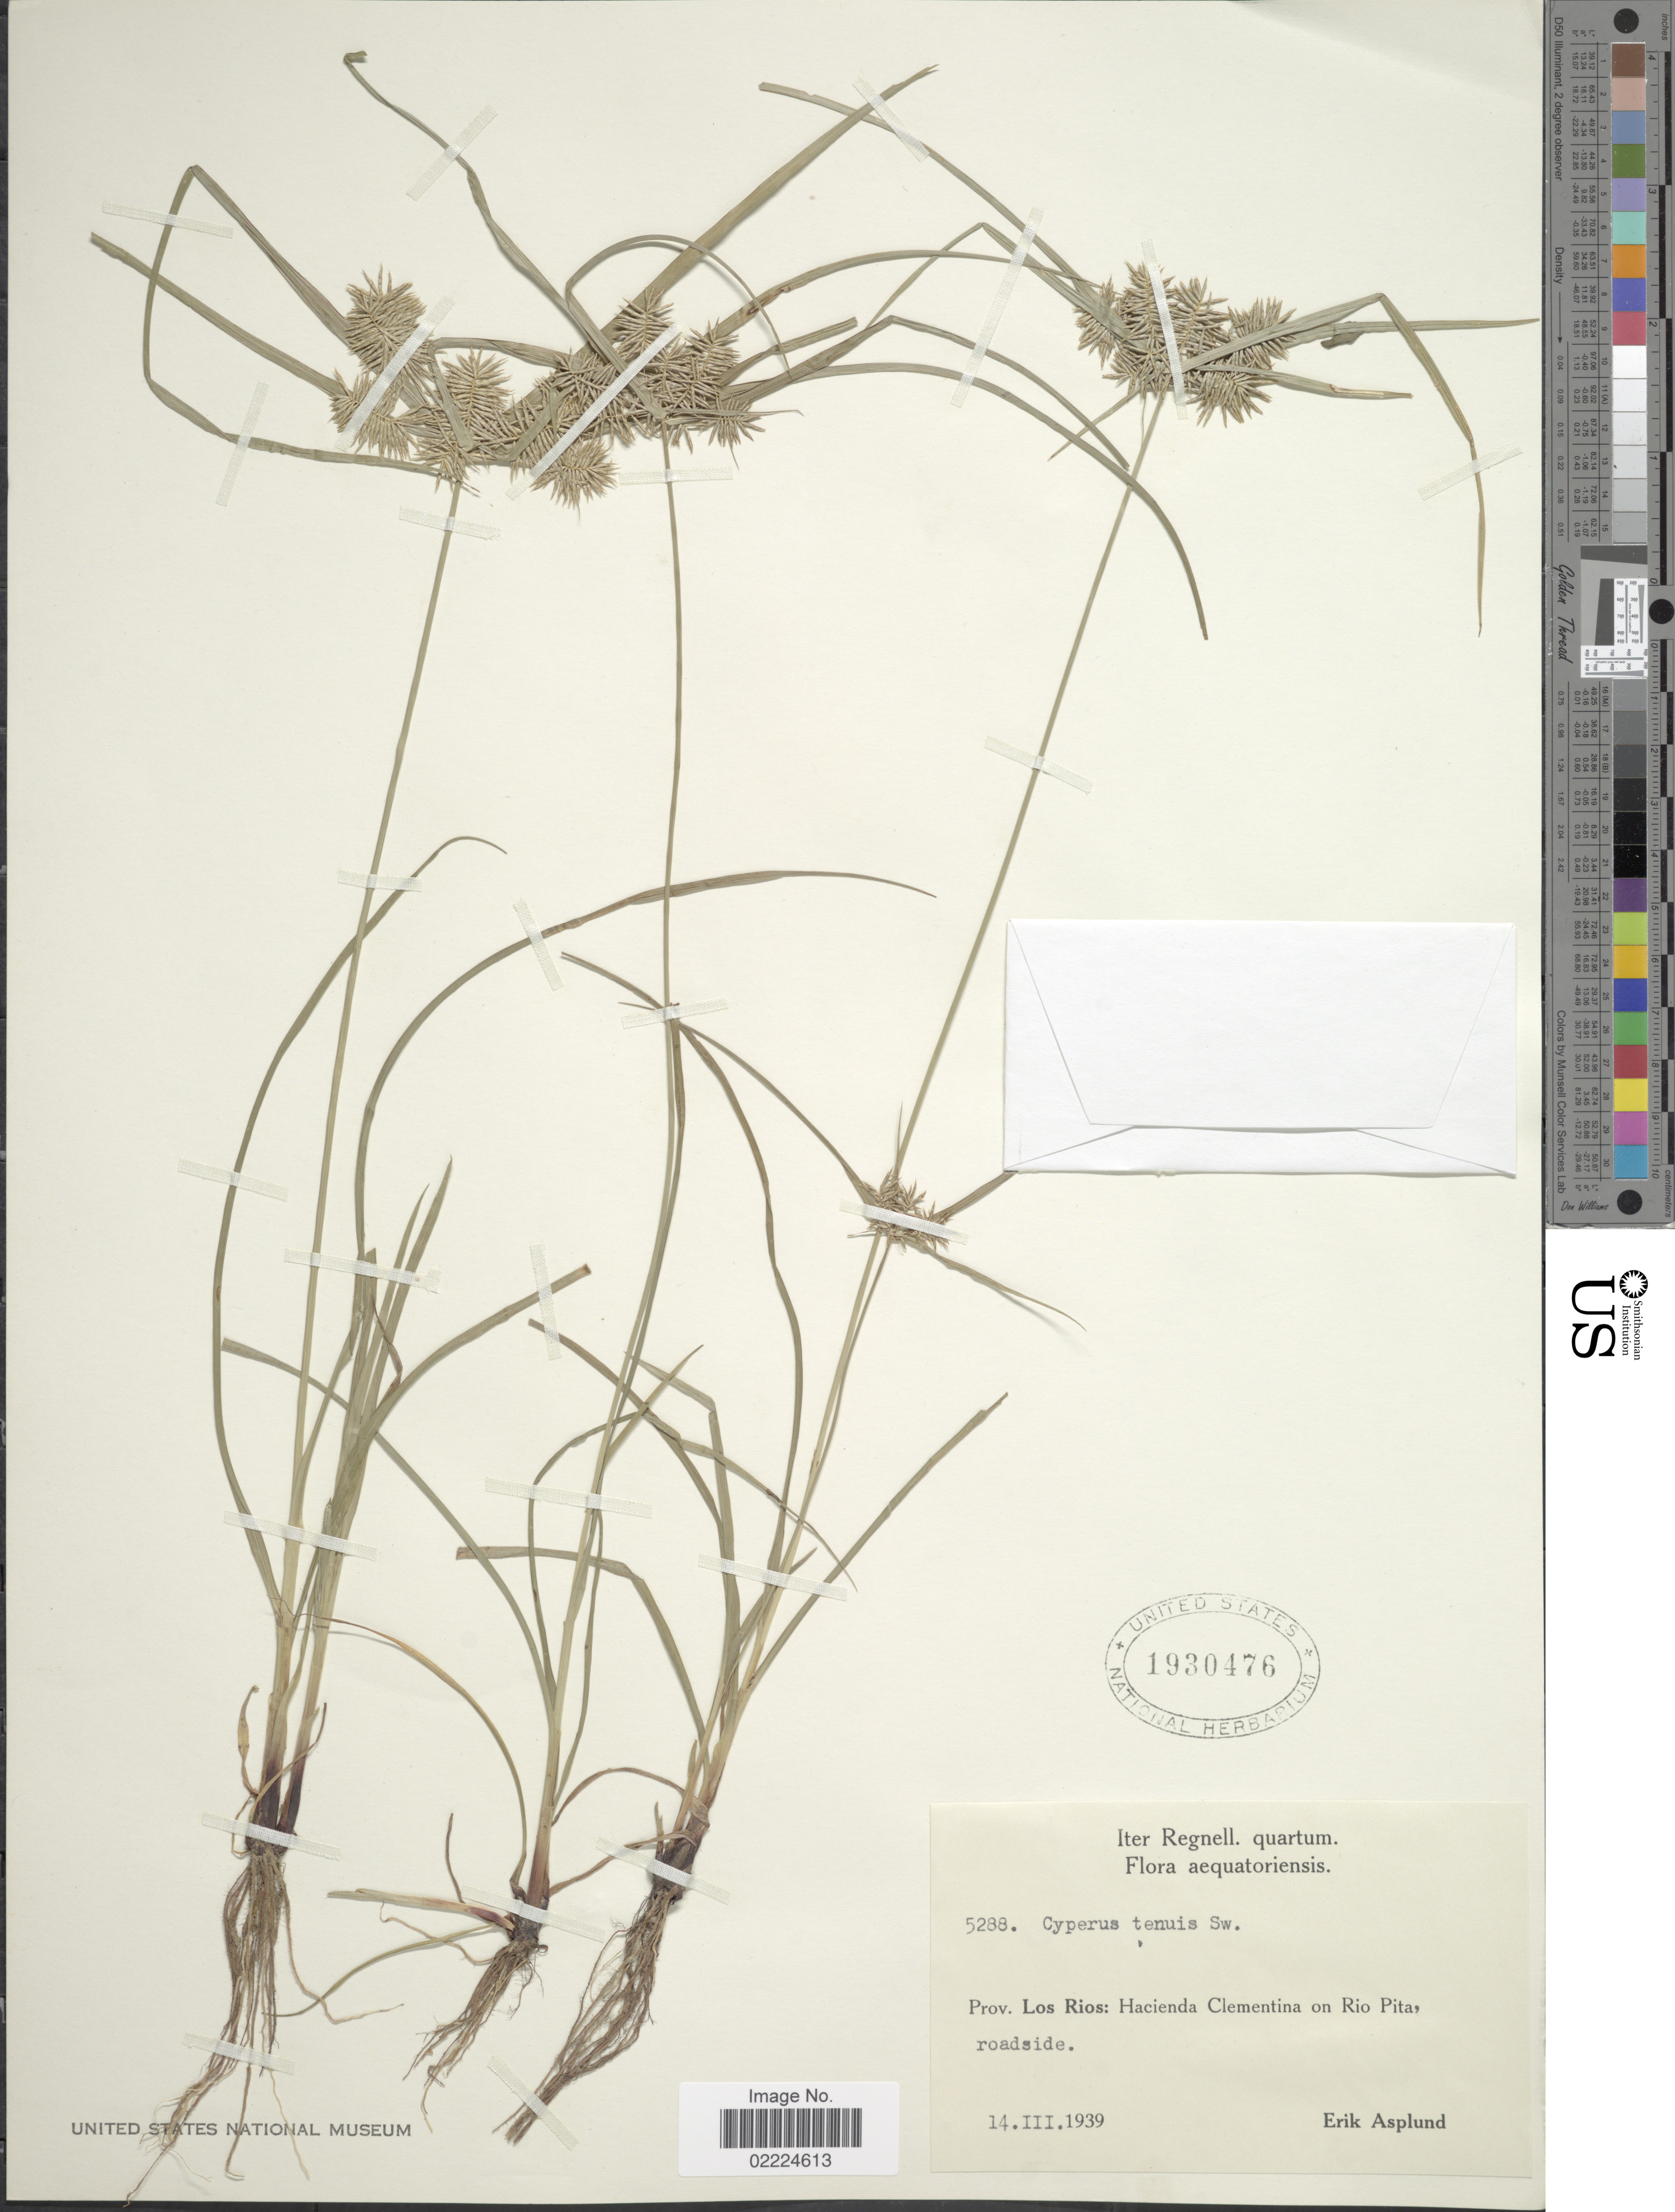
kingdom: Plantae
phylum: Tracheophyta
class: Liliopsida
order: Poales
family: Cyperaceae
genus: Cyperus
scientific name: Cyperus tenuis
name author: Sw.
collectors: E. Asplund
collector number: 5288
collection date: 1939-03-14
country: Ecuador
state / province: Los Ríos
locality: Prov. Los rios: Hacienda Clementina on rio Pita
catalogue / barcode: US 1930476